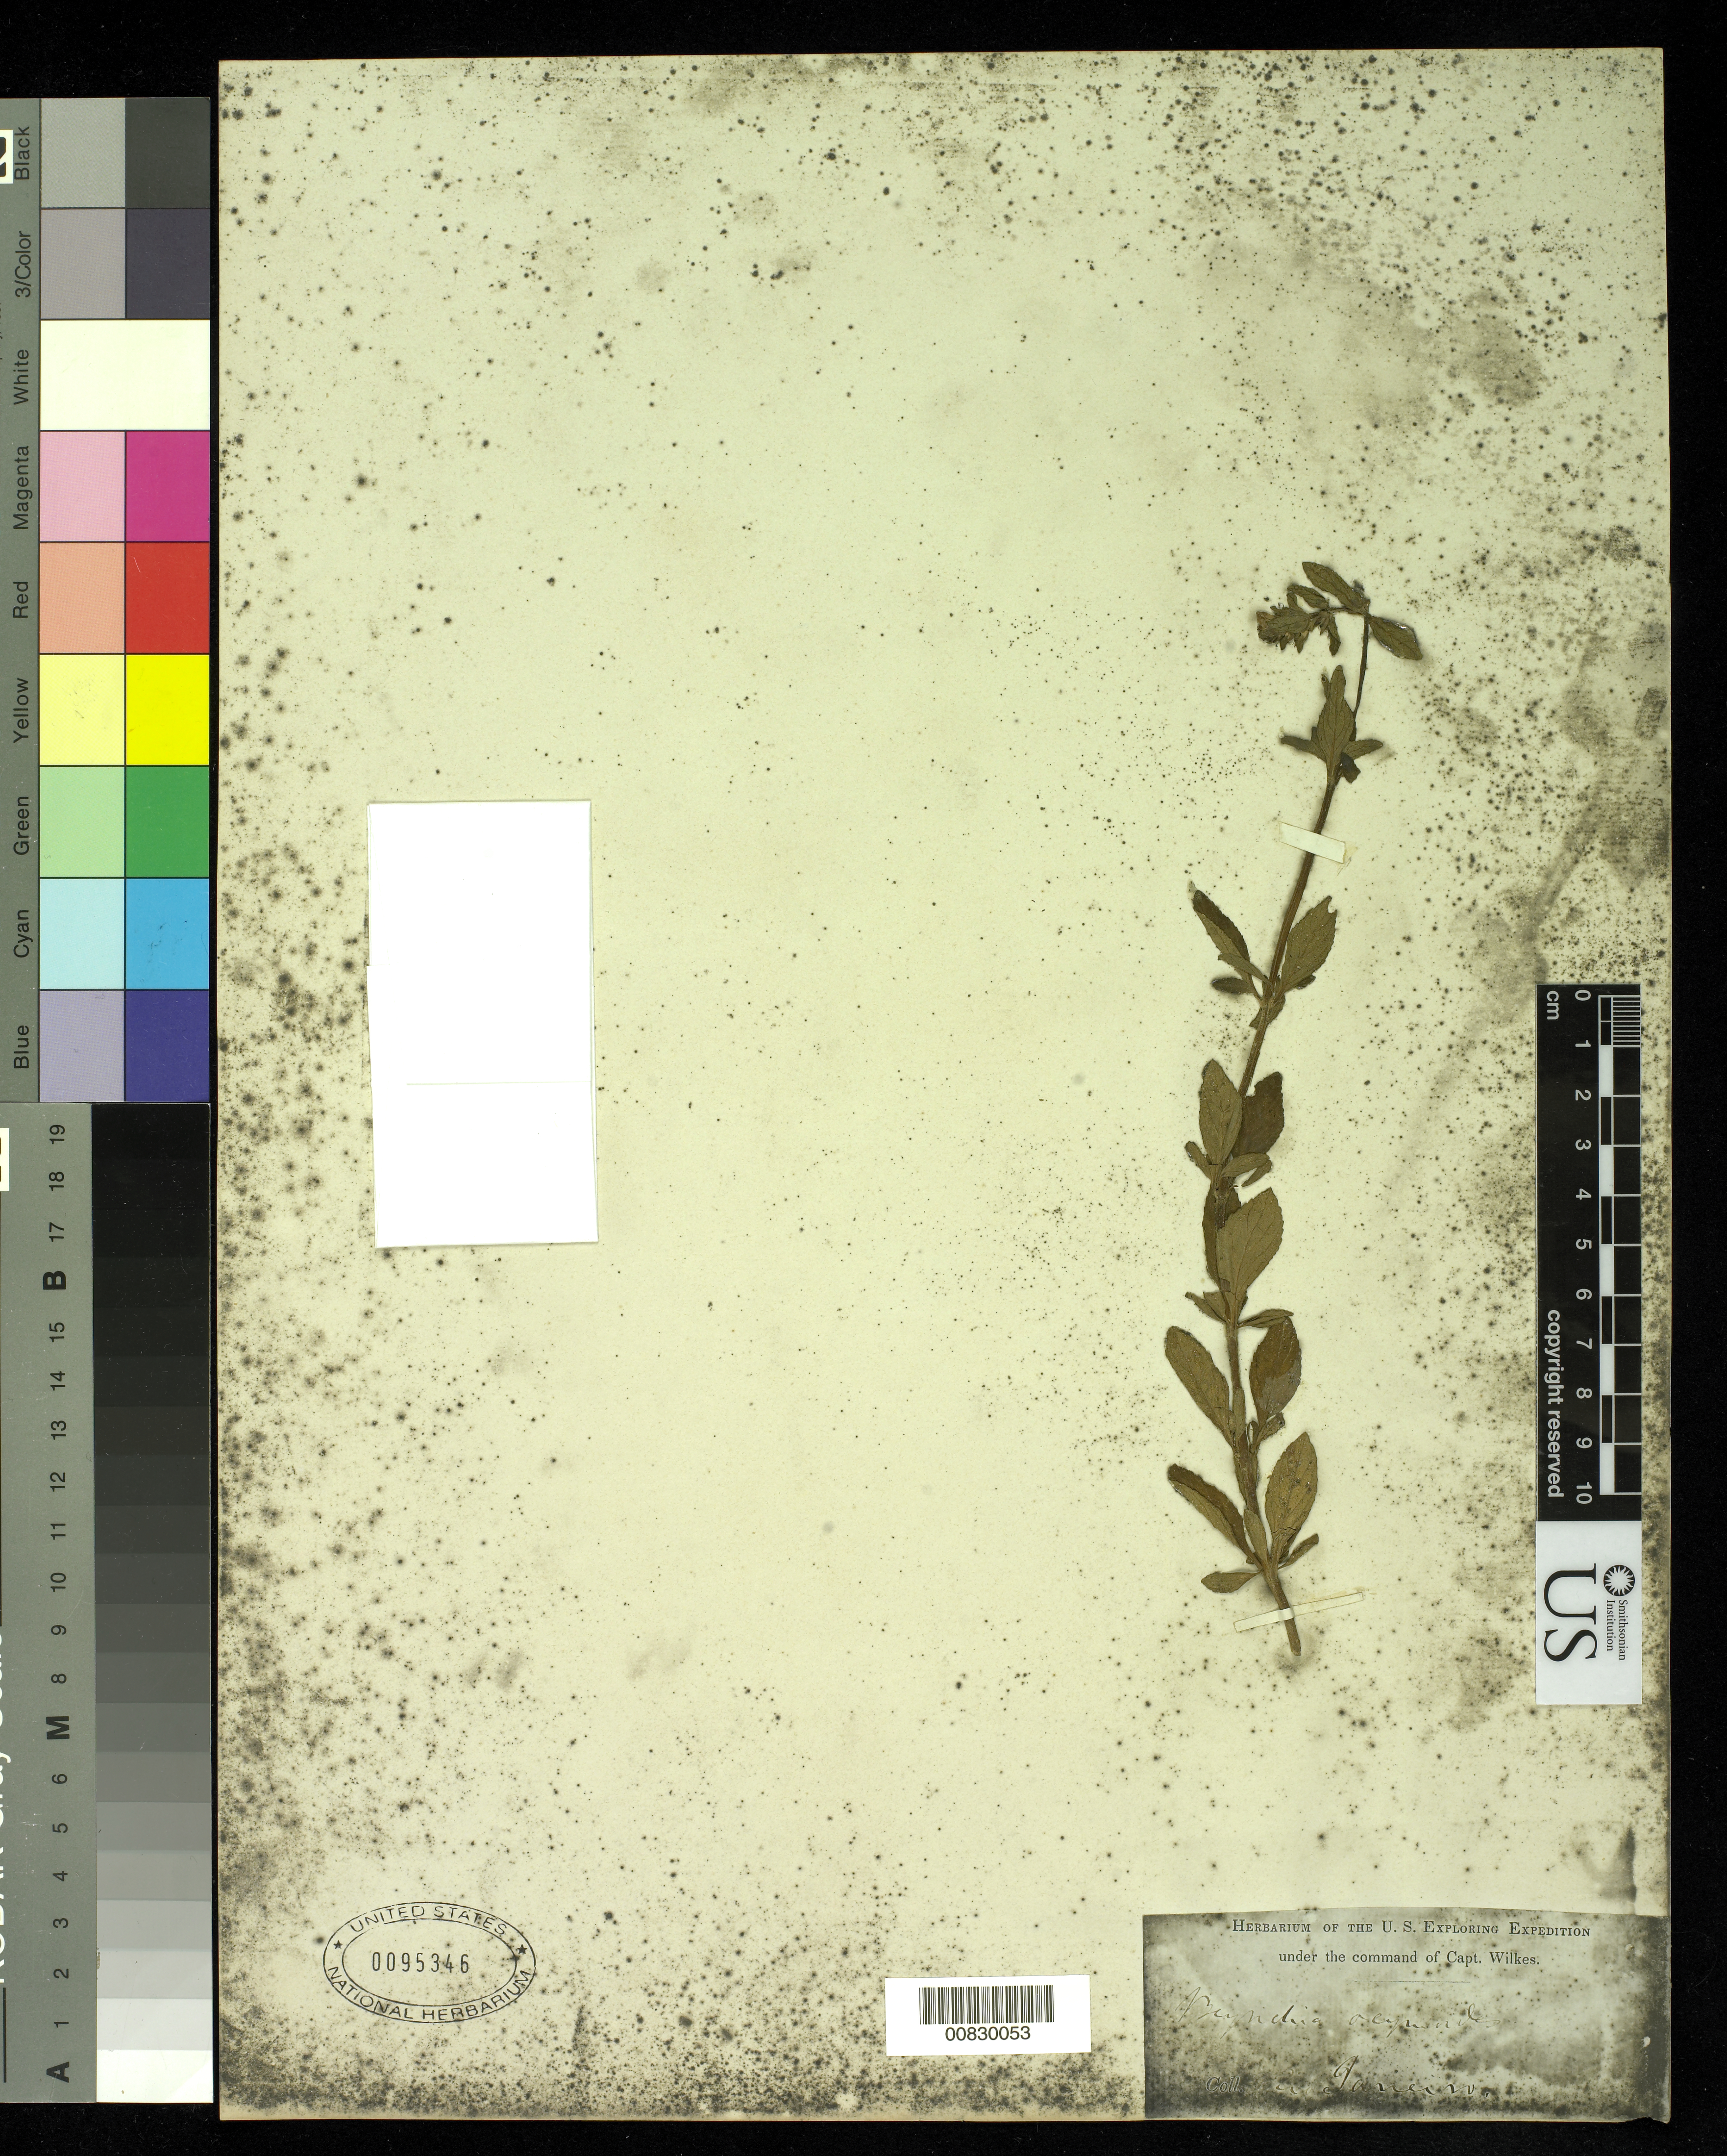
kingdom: Plantae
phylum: Tracheophyta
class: Magnoliopsida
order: Lamiales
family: Plantaginaceae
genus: Matourea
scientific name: Matourea ocymoides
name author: (Cham. & Schltdl.) Colletta & V.C. Souza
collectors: Wilkes Explor. Exped.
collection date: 1838/1842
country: Brazil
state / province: Rio de Janeiro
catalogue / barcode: US 95346